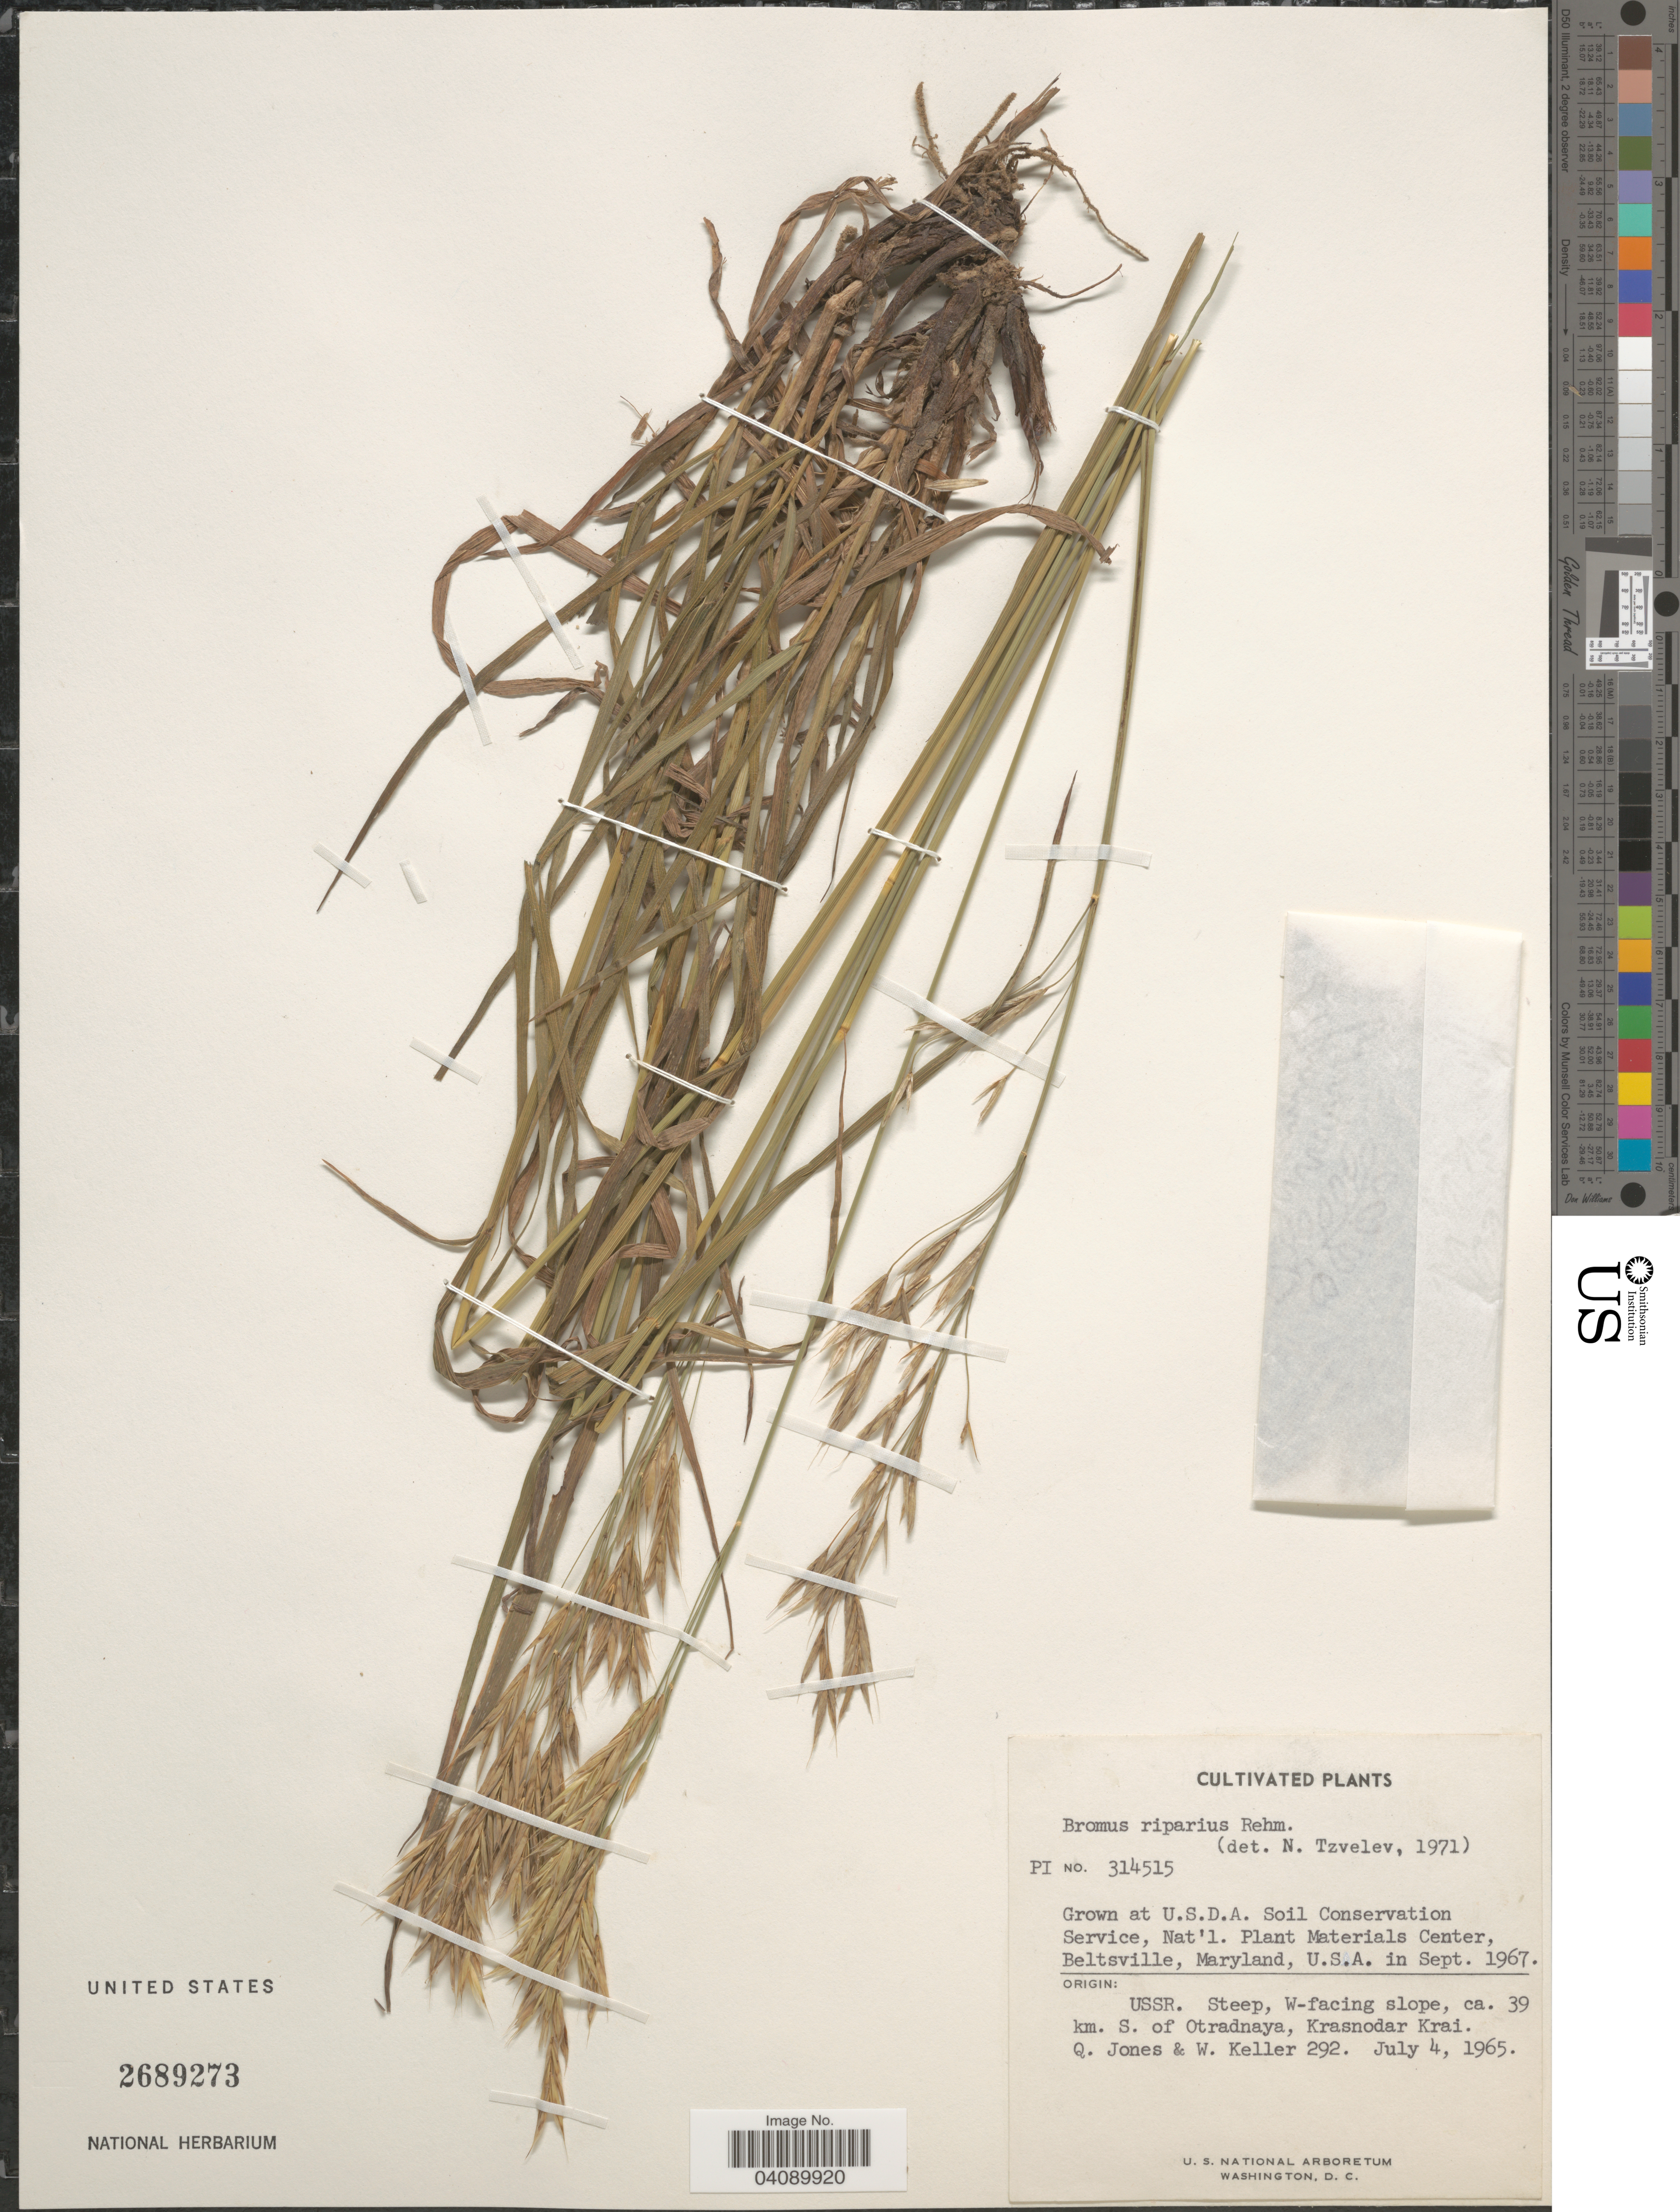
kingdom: Plantae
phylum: Tracheophyta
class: Liliopsida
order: Poales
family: Poaceae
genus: Bromus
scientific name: Bromus riparius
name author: Rehmann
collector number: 314515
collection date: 1967-09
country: United States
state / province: Maryland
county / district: Prince George's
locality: Grown at U. S. D. A. Soil Conservation Service, Nat'l. Plant Materials Center, Beltsville.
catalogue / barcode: US 2689273